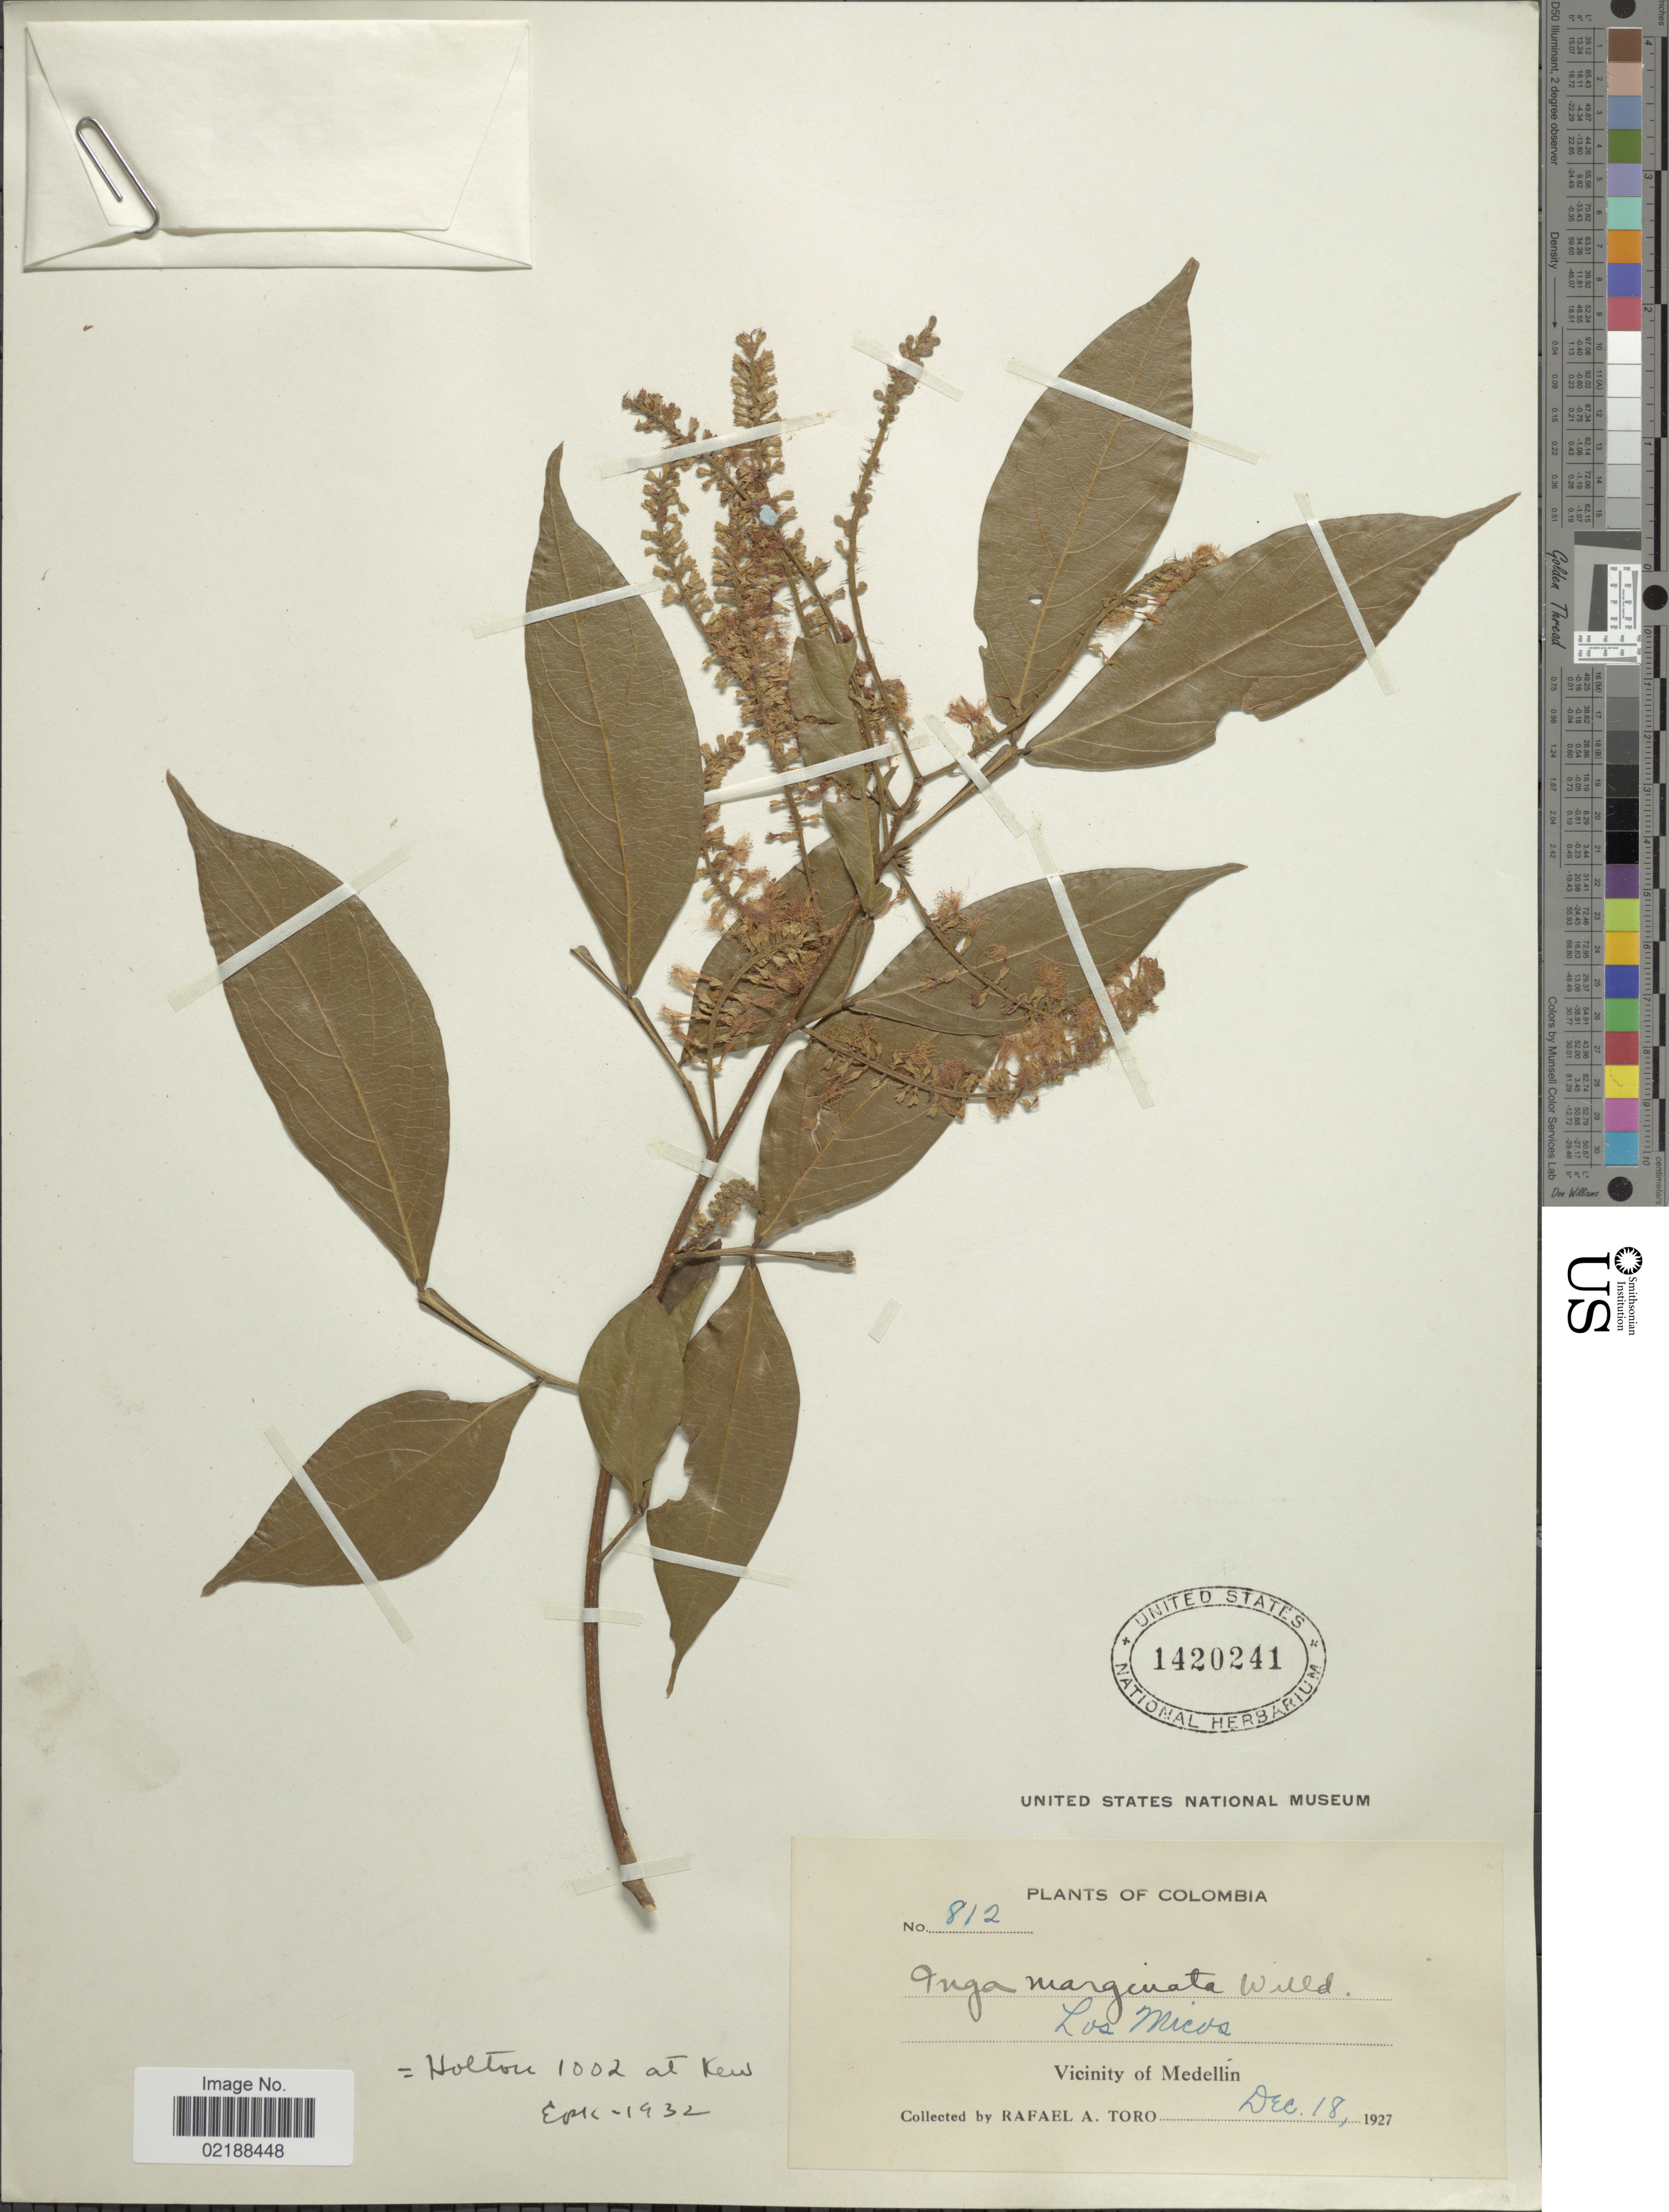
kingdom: Plantae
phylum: Tracheophyta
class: Magnoliopsida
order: Fabales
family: Fabaceae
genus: Inga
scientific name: Inga marginata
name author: Willd.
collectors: R. A. Toro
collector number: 812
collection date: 1927-12-18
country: Colombia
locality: Los Micos, Vicinity of Medellin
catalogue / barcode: US 1420241